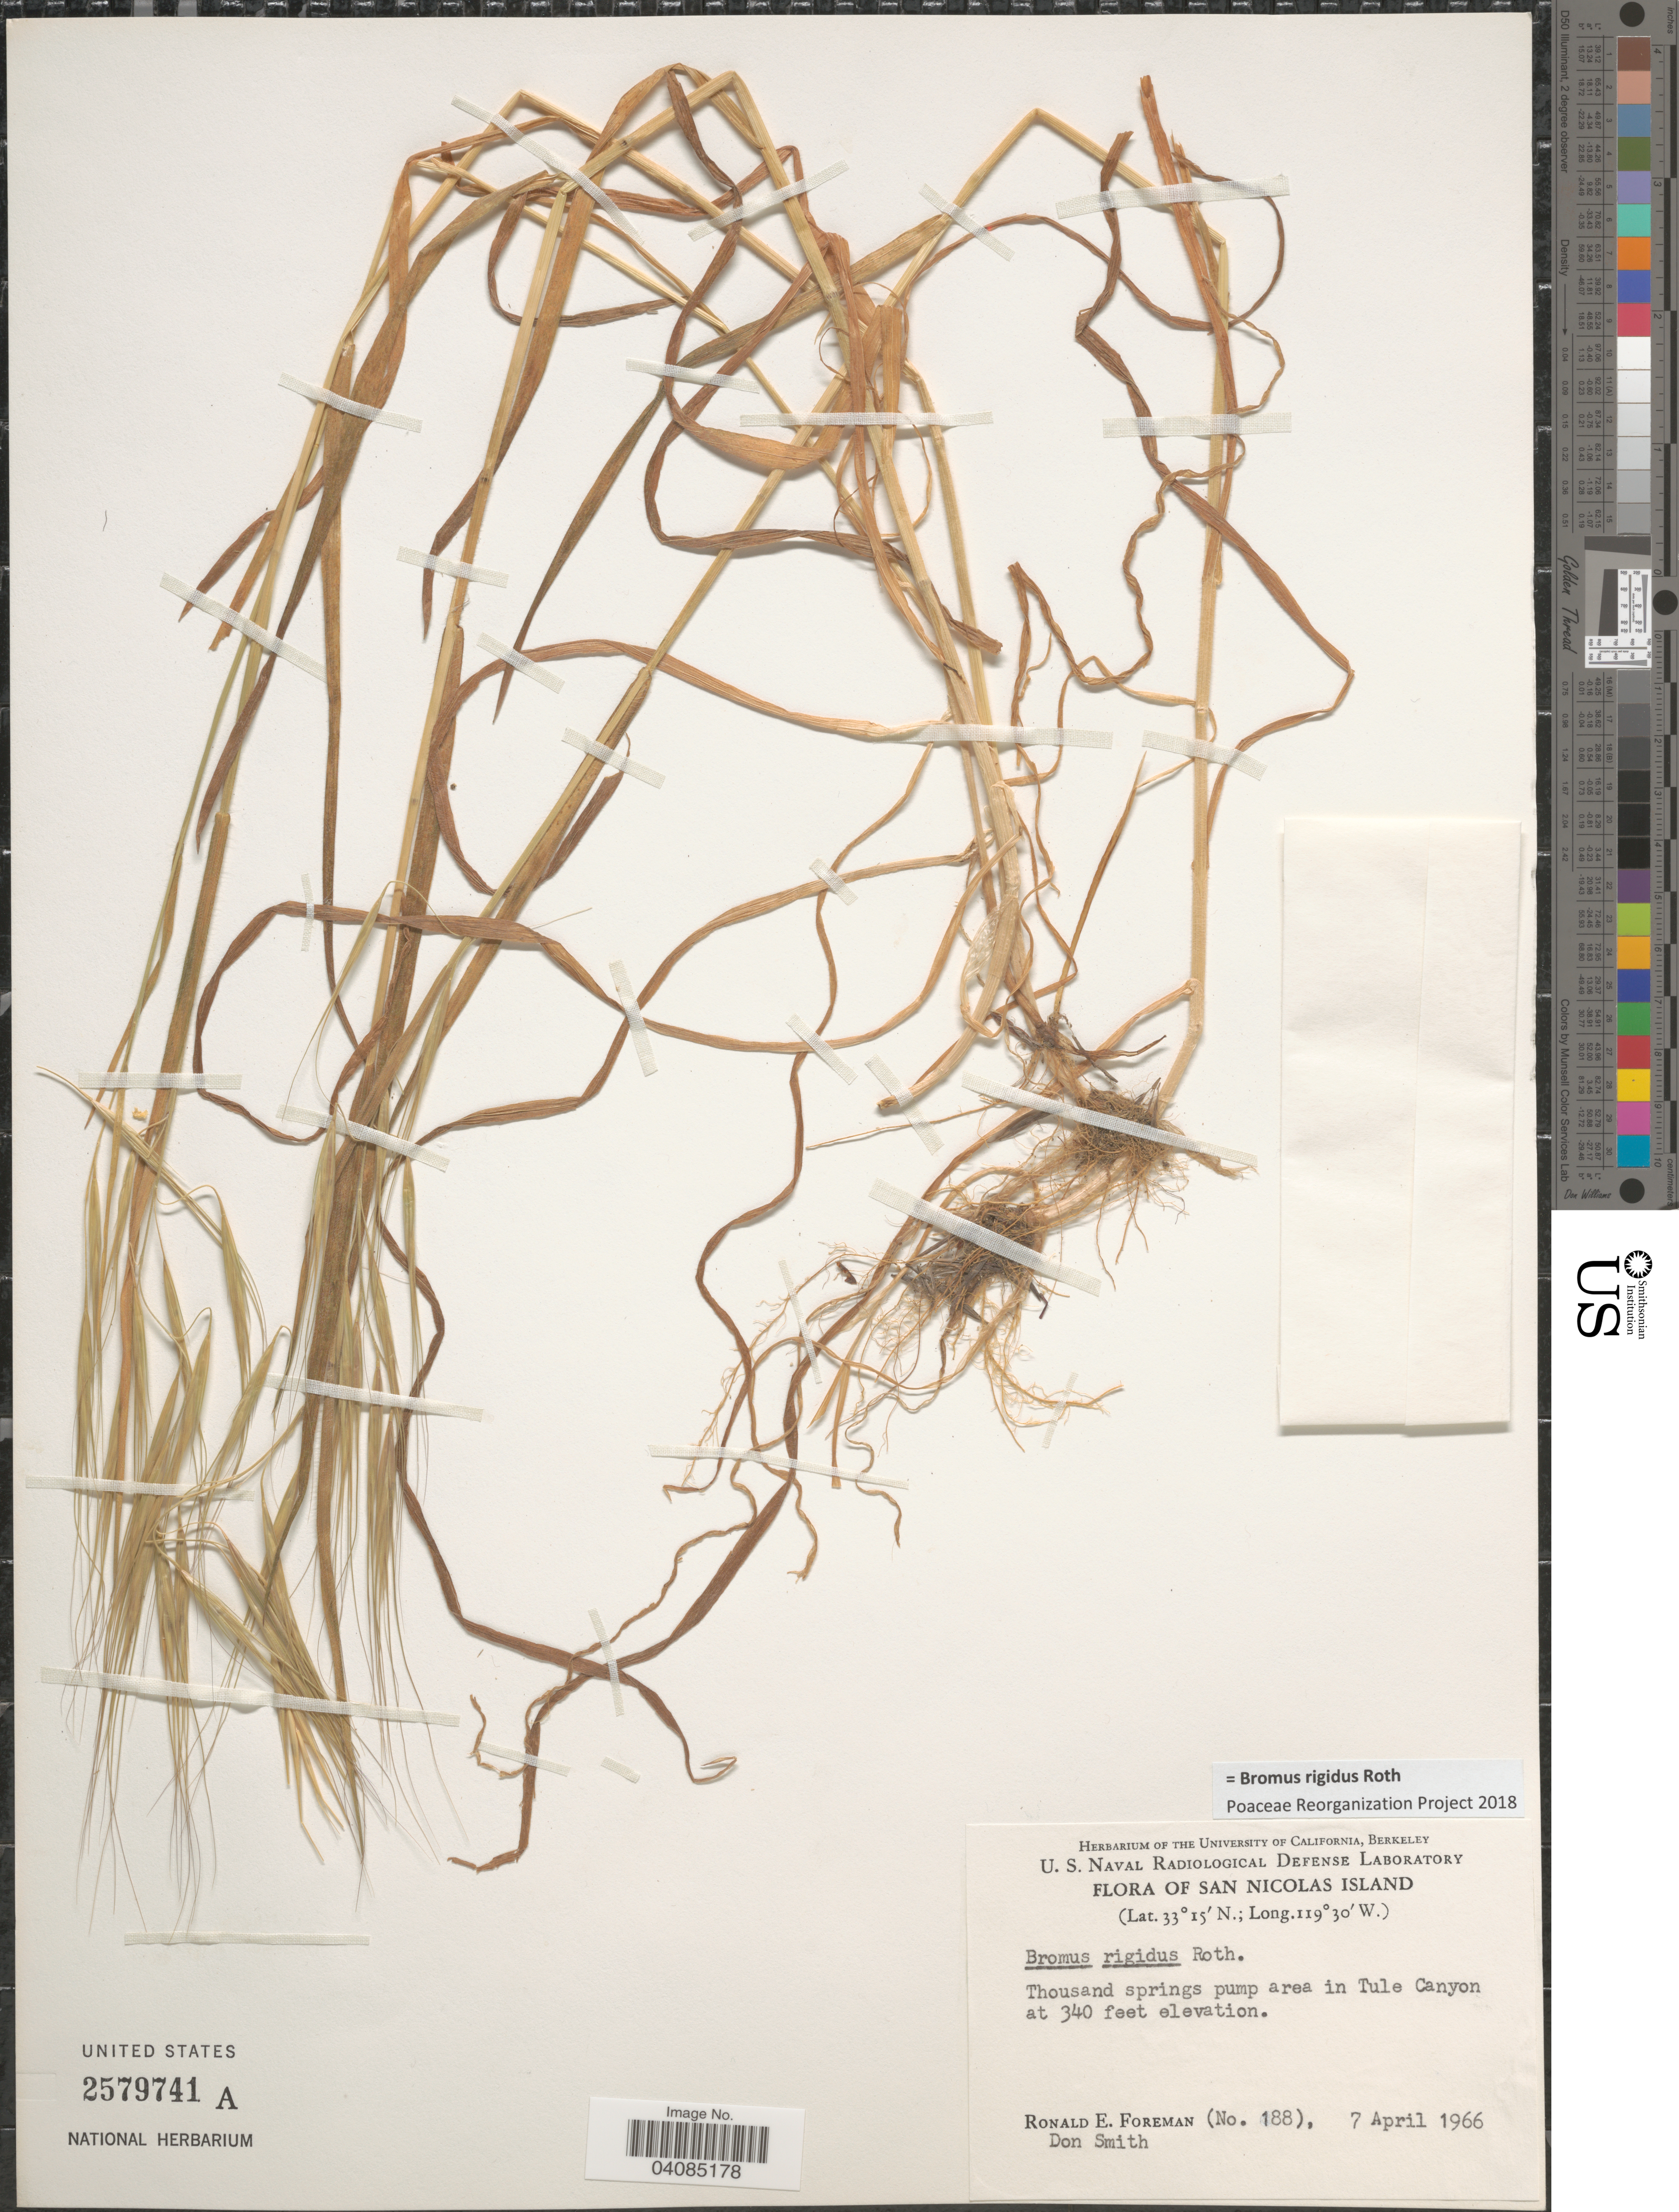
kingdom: Plantae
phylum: Tracheophyta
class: Liliopsida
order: Poales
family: Poaceae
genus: Bromus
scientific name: Bromus rigidus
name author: Roth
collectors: R. Foreman & D. Smith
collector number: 188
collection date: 1966-04-07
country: United States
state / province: California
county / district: Ventura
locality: San Nicolas Island. Thousand springs pump area in Tule Canyon.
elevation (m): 104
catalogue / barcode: US 2579741A